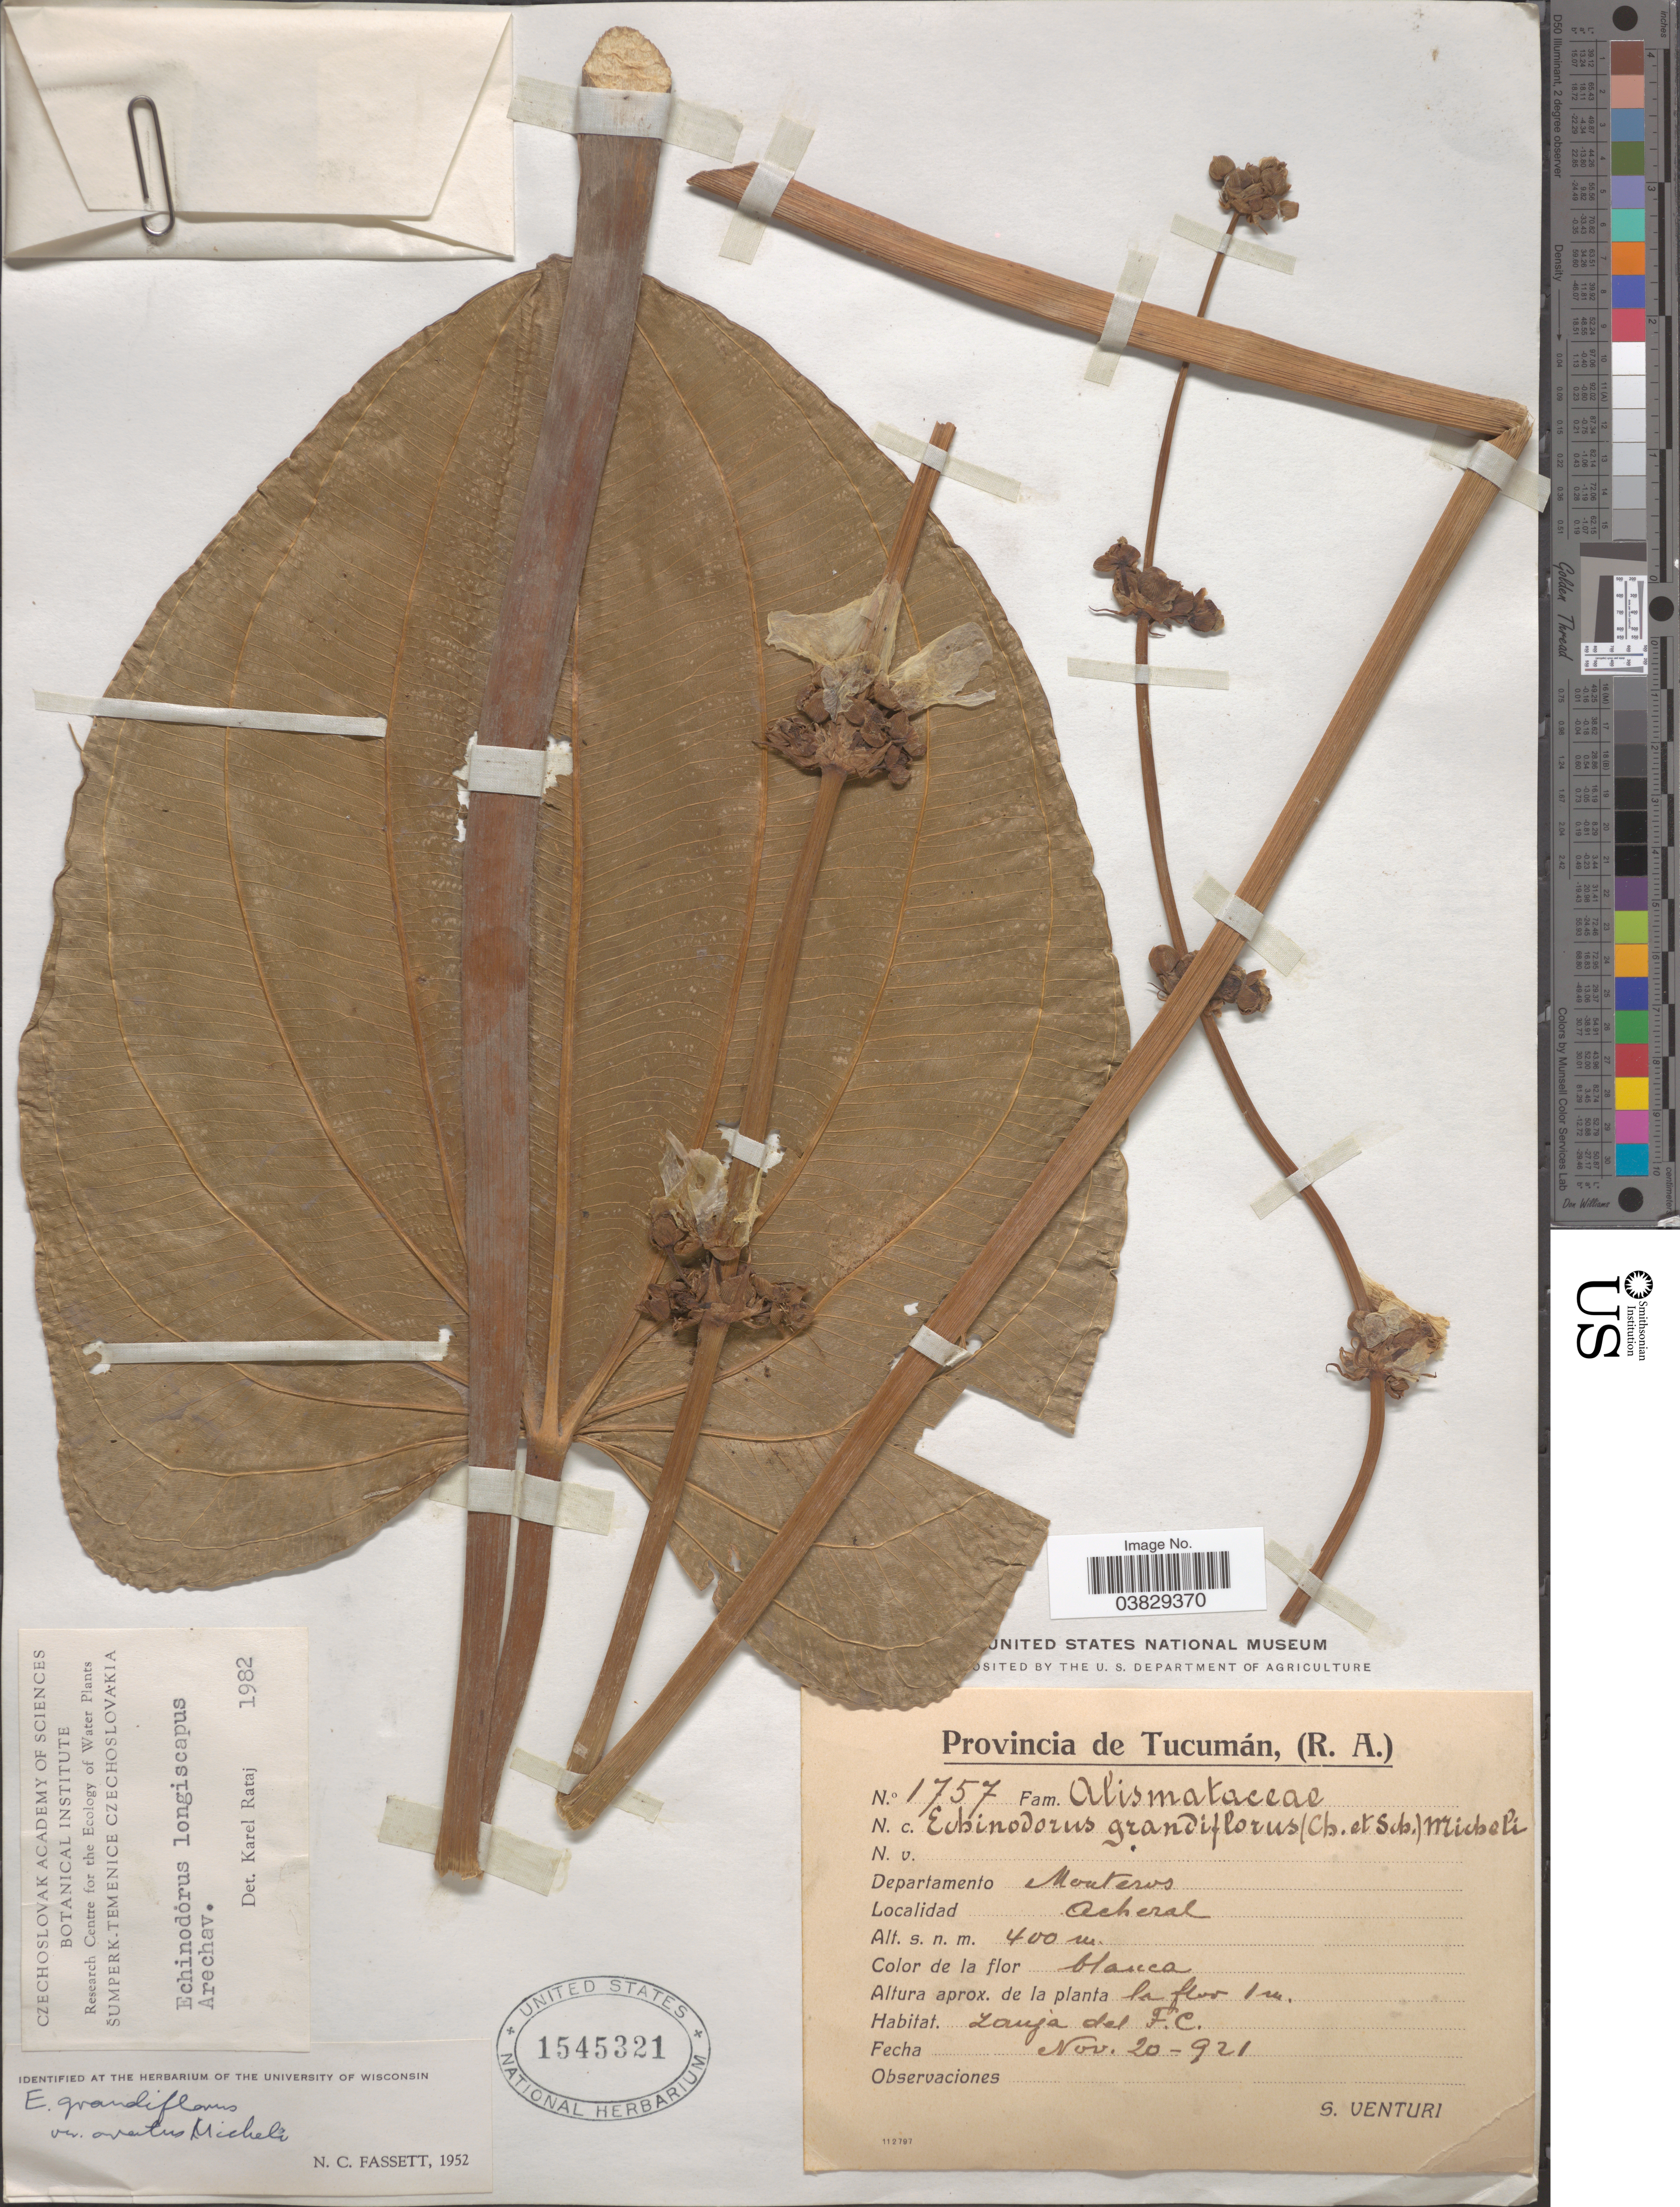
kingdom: Plantae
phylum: Tracheophyta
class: Liliopsida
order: Alismatales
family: Alismataceae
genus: Echinodorus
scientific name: Echinodorus grandiflorus subsp. grandiflorus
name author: (Cham. & Schltdl.) Micheli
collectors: S. Venturi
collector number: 1757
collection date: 1921-11-20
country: Argentina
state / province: Tucuman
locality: Departamento Monteros. Acheral.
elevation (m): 400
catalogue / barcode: US 1545321